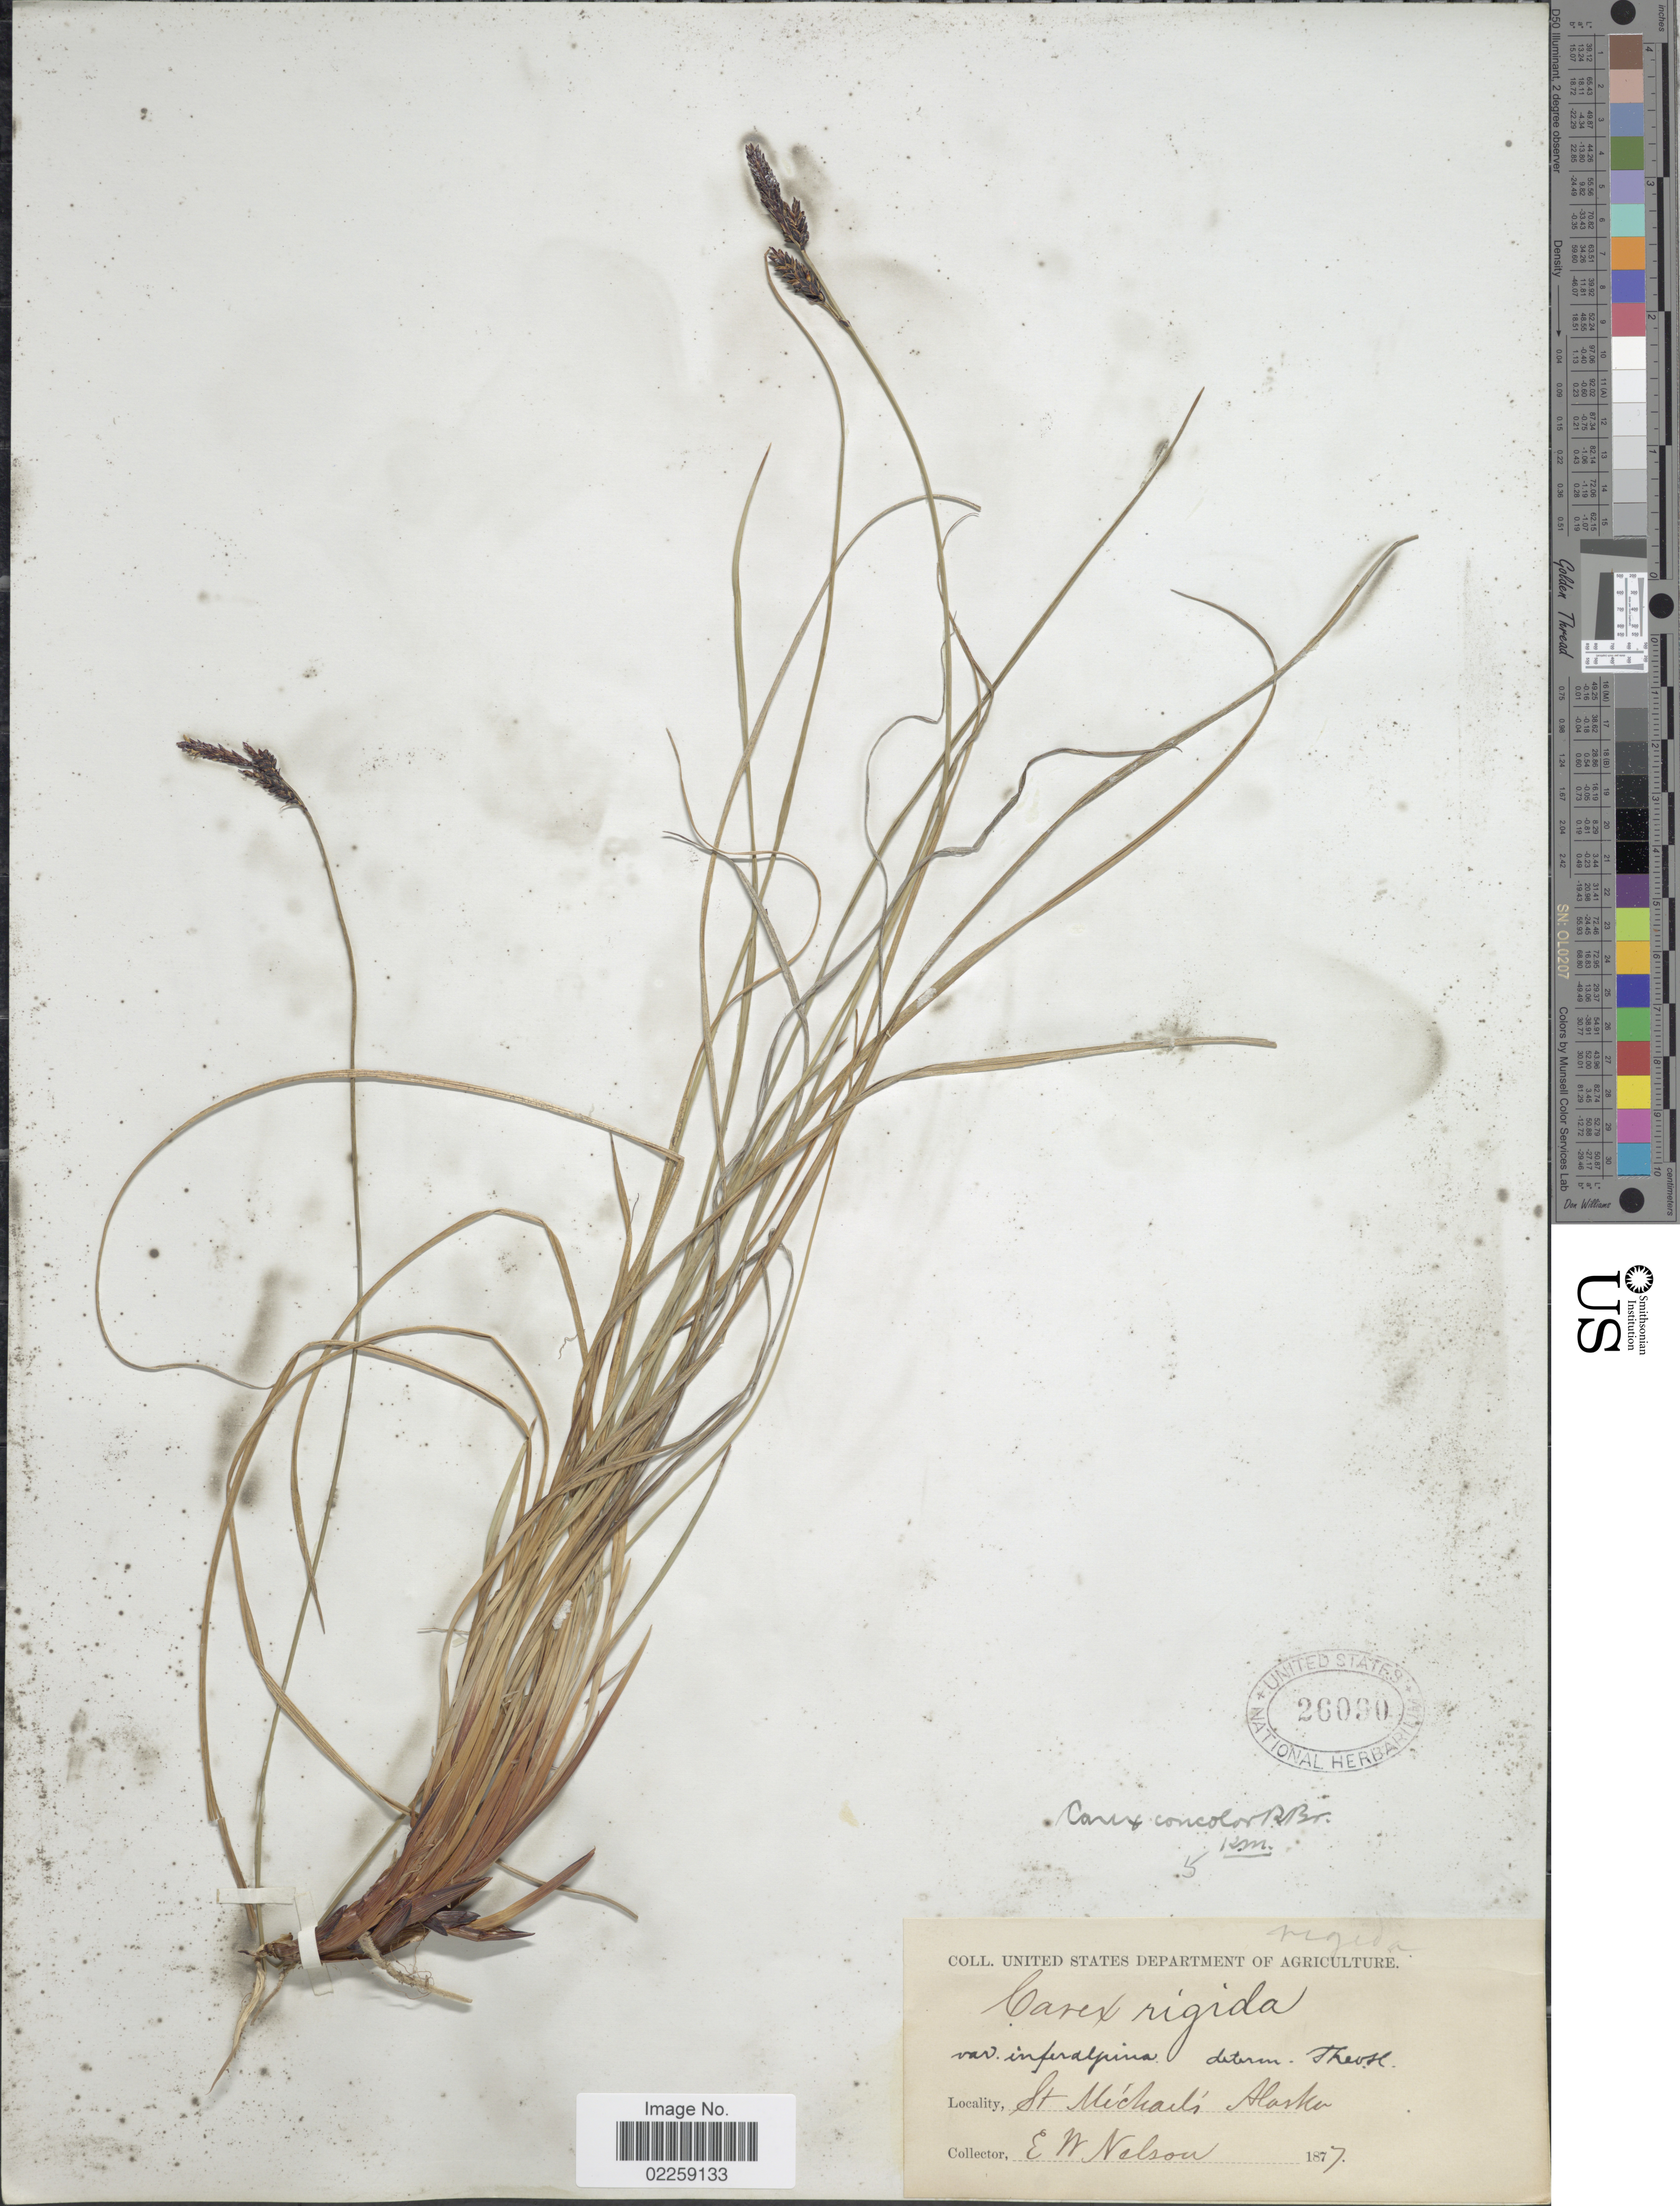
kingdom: Plantae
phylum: Tracheophyta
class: Liliopsida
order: Poales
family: Cyperaceae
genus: Carex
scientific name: Carex bigelowii subsp. lugens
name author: (Holm) T.V. Egorova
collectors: E. W. Nelson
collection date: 1877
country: United States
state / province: Alaska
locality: St. Michail's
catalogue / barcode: US 26090